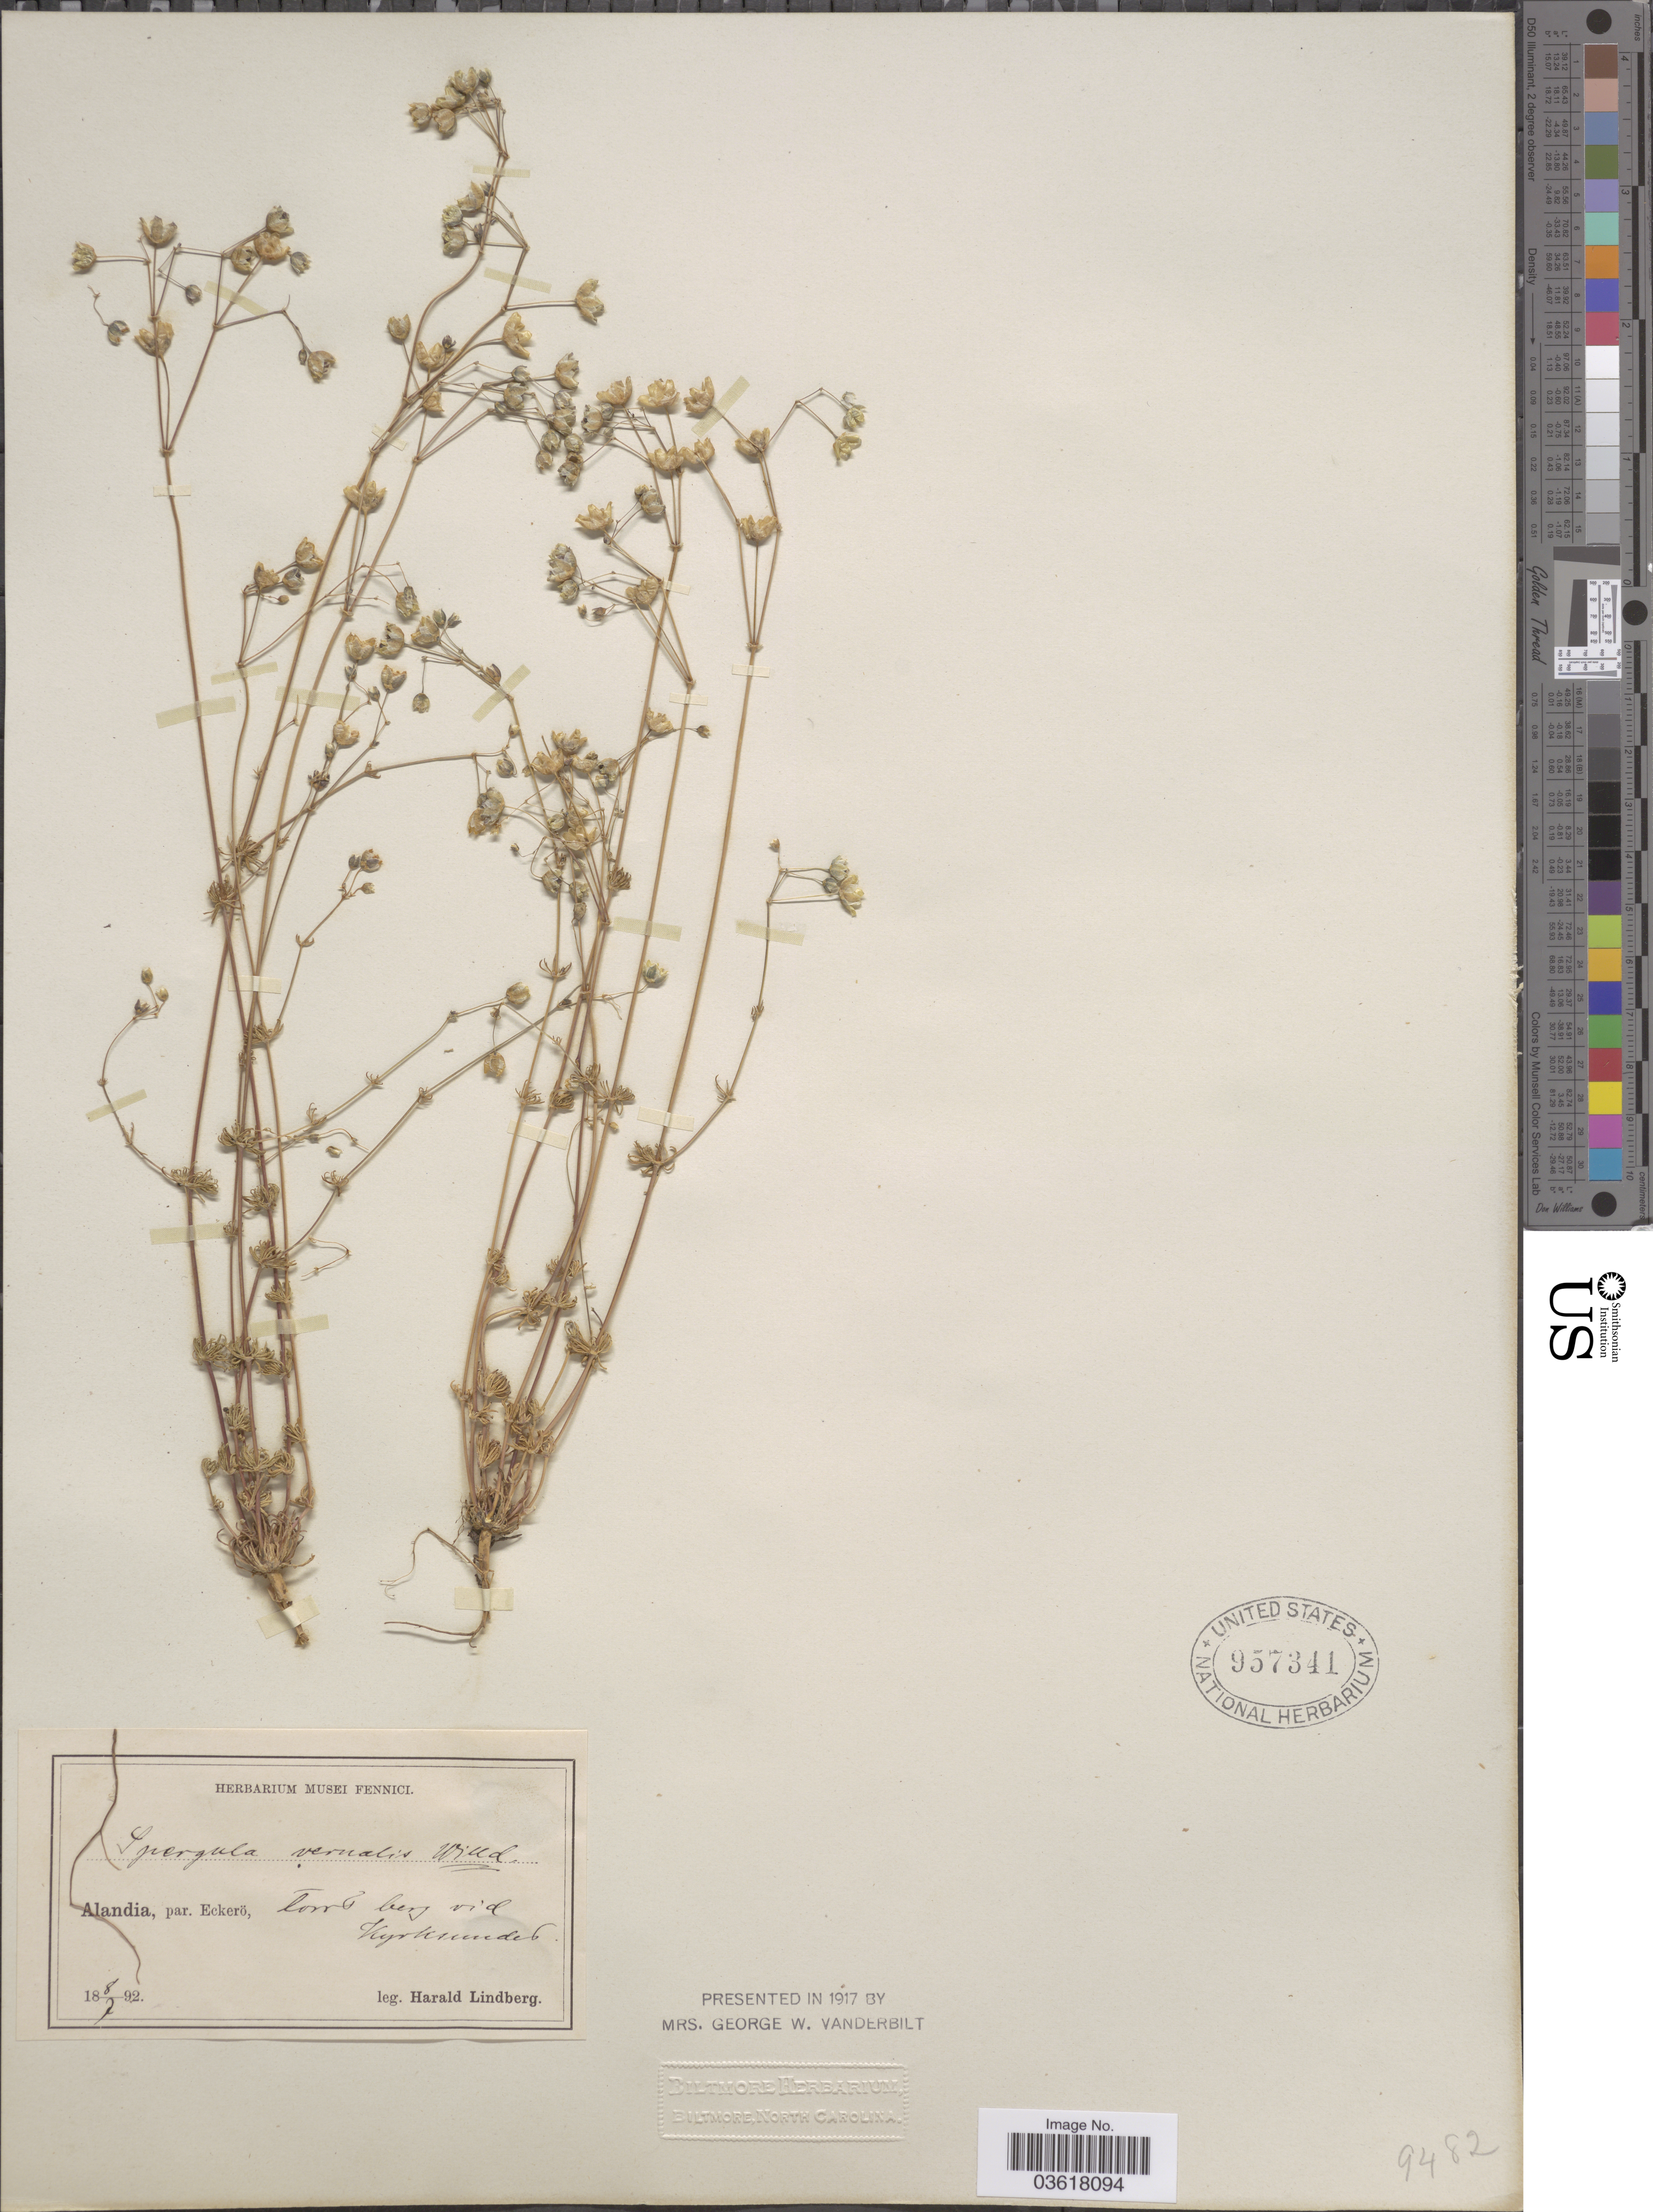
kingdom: Plantae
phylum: Tracheophyta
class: Magnoliopsida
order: Caryophyllales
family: Caryophyllaceae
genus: Spergula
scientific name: Spergula vernalis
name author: Willd.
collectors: H. Lindberg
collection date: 1892-07-08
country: Finland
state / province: Ahvenanmaa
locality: Eckerö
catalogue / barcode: US 957341